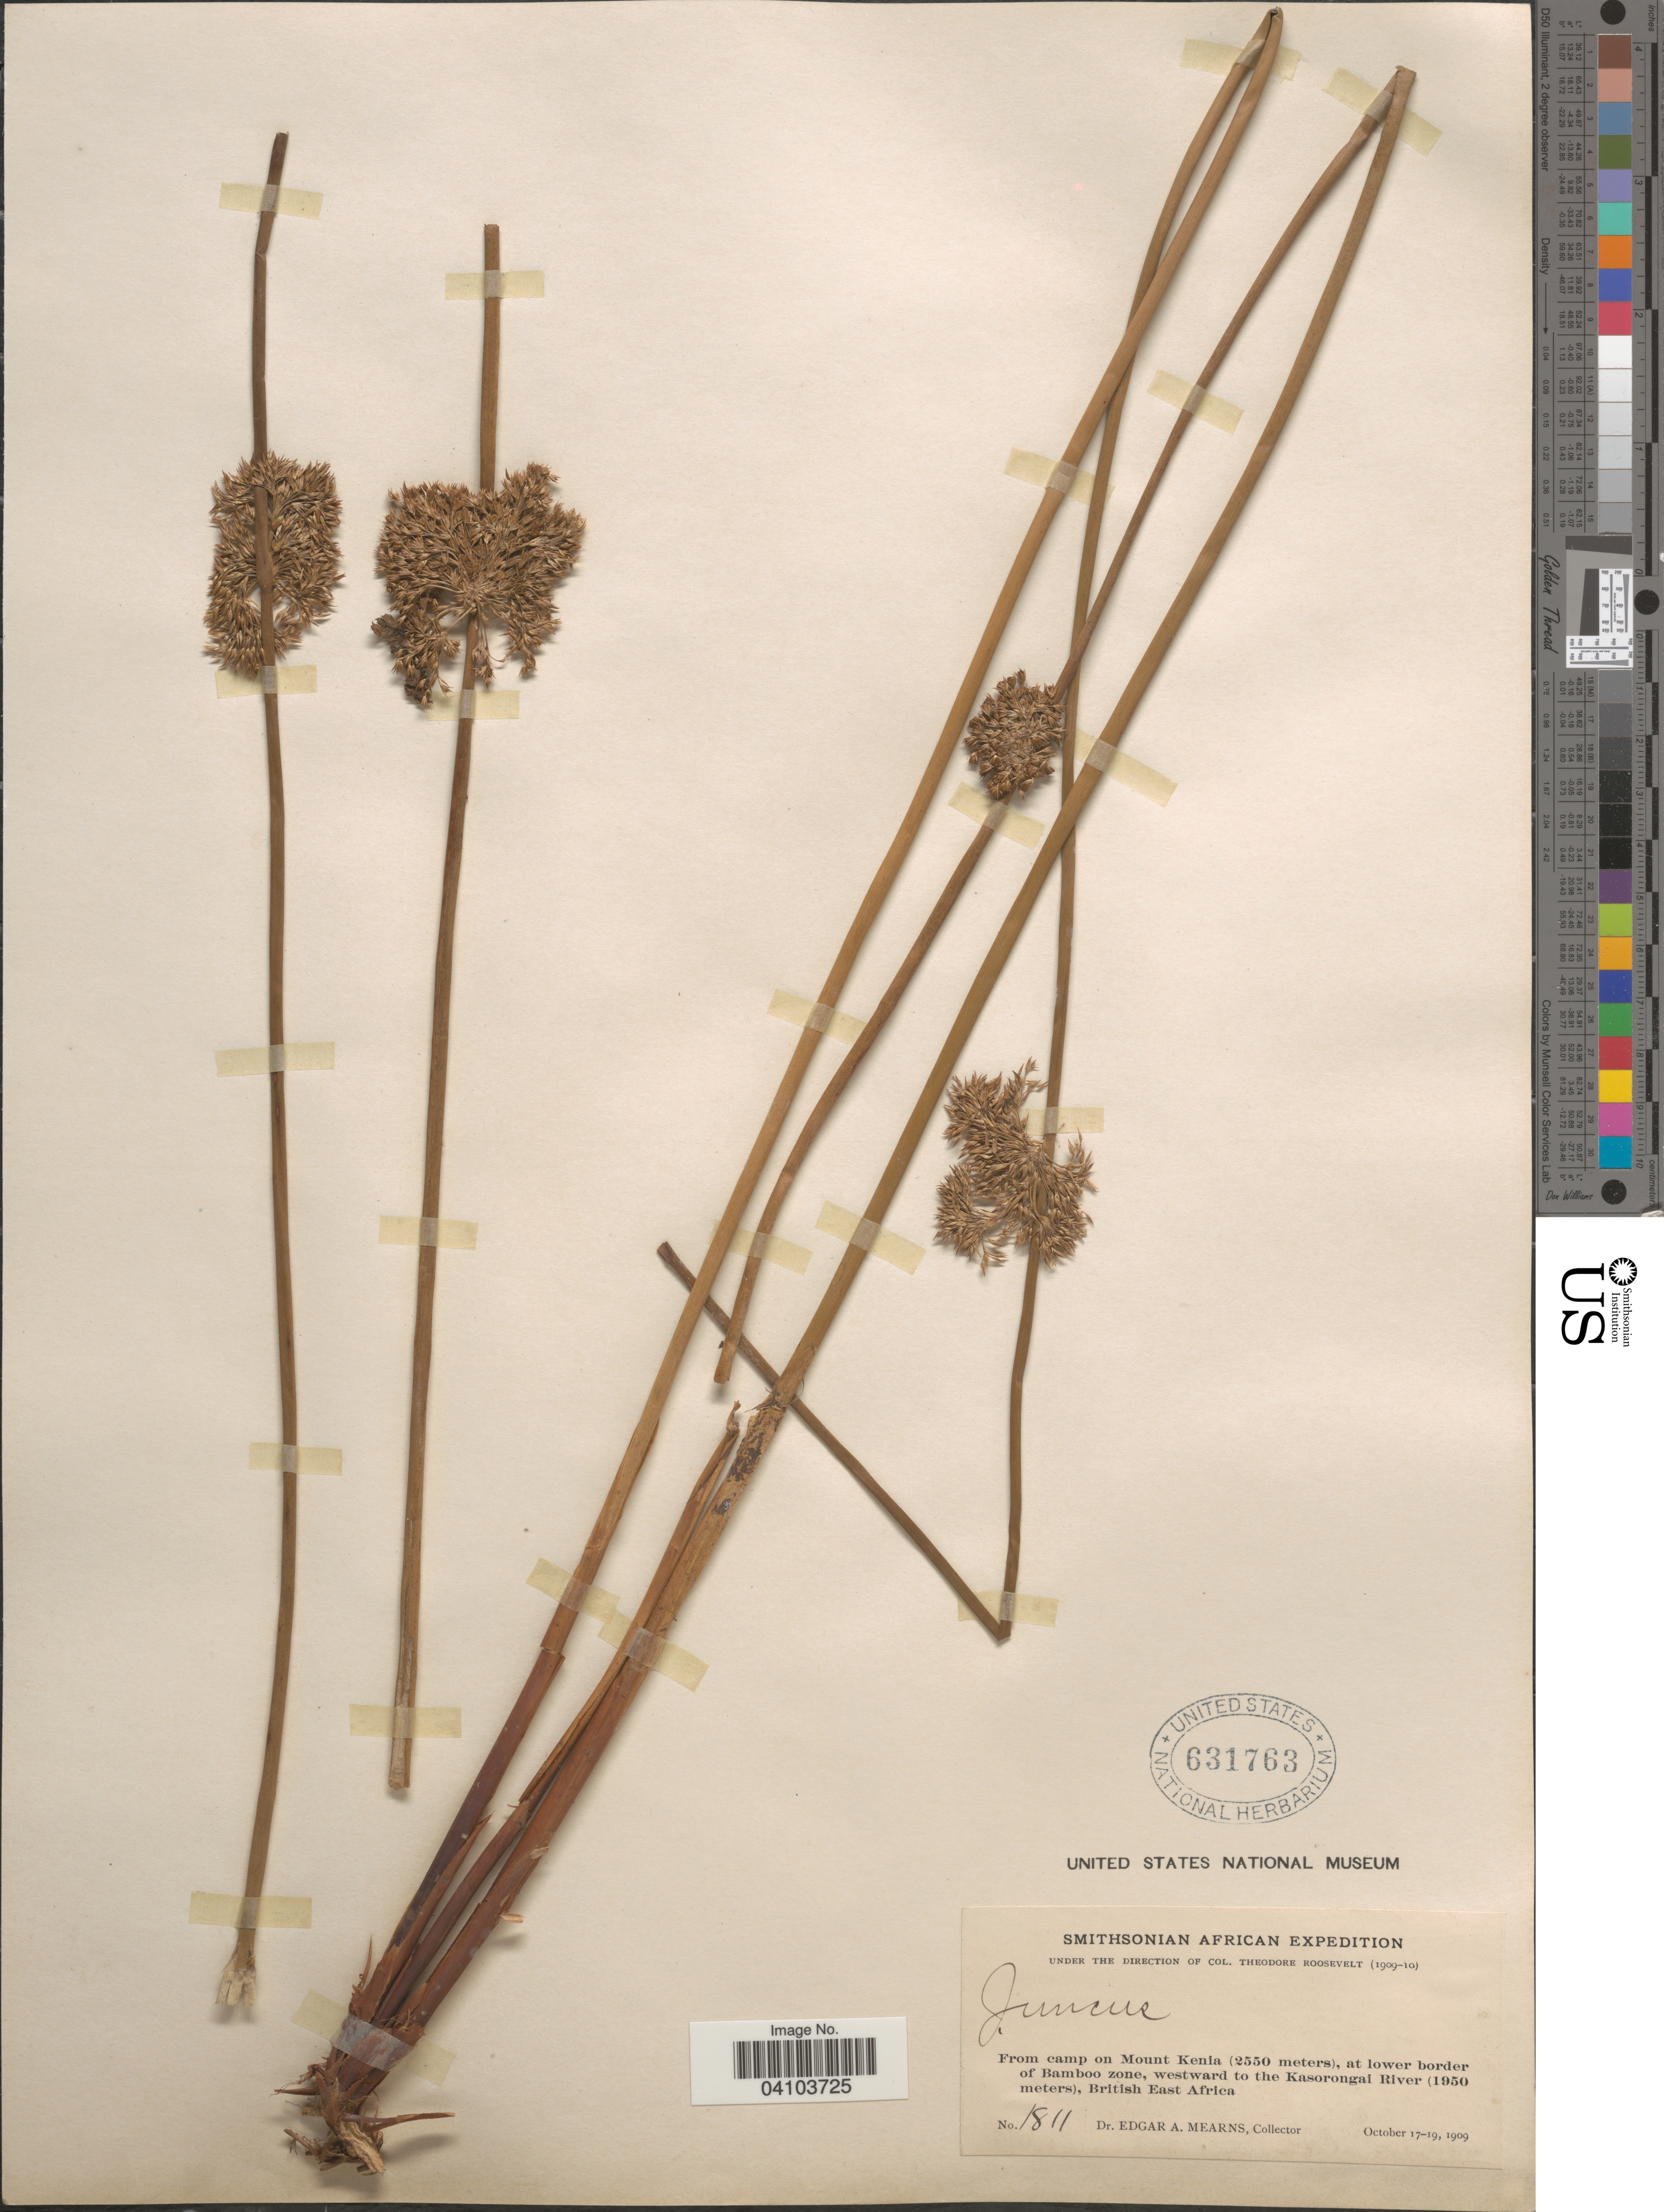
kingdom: Plantae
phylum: Tracheophyta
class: Liliopsida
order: Poales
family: Juncaceae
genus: Juncus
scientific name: Juncus sp.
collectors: E. A. Mearns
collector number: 1811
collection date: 1909-10-17/1909-10-19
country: Kenya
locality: Smithsonian African Expedition. From camp on Mount Kenia, at lower border of Bamboo zone, westward to the Kasorongai River, British East Africa.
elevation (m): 1950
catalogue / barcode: US 631763